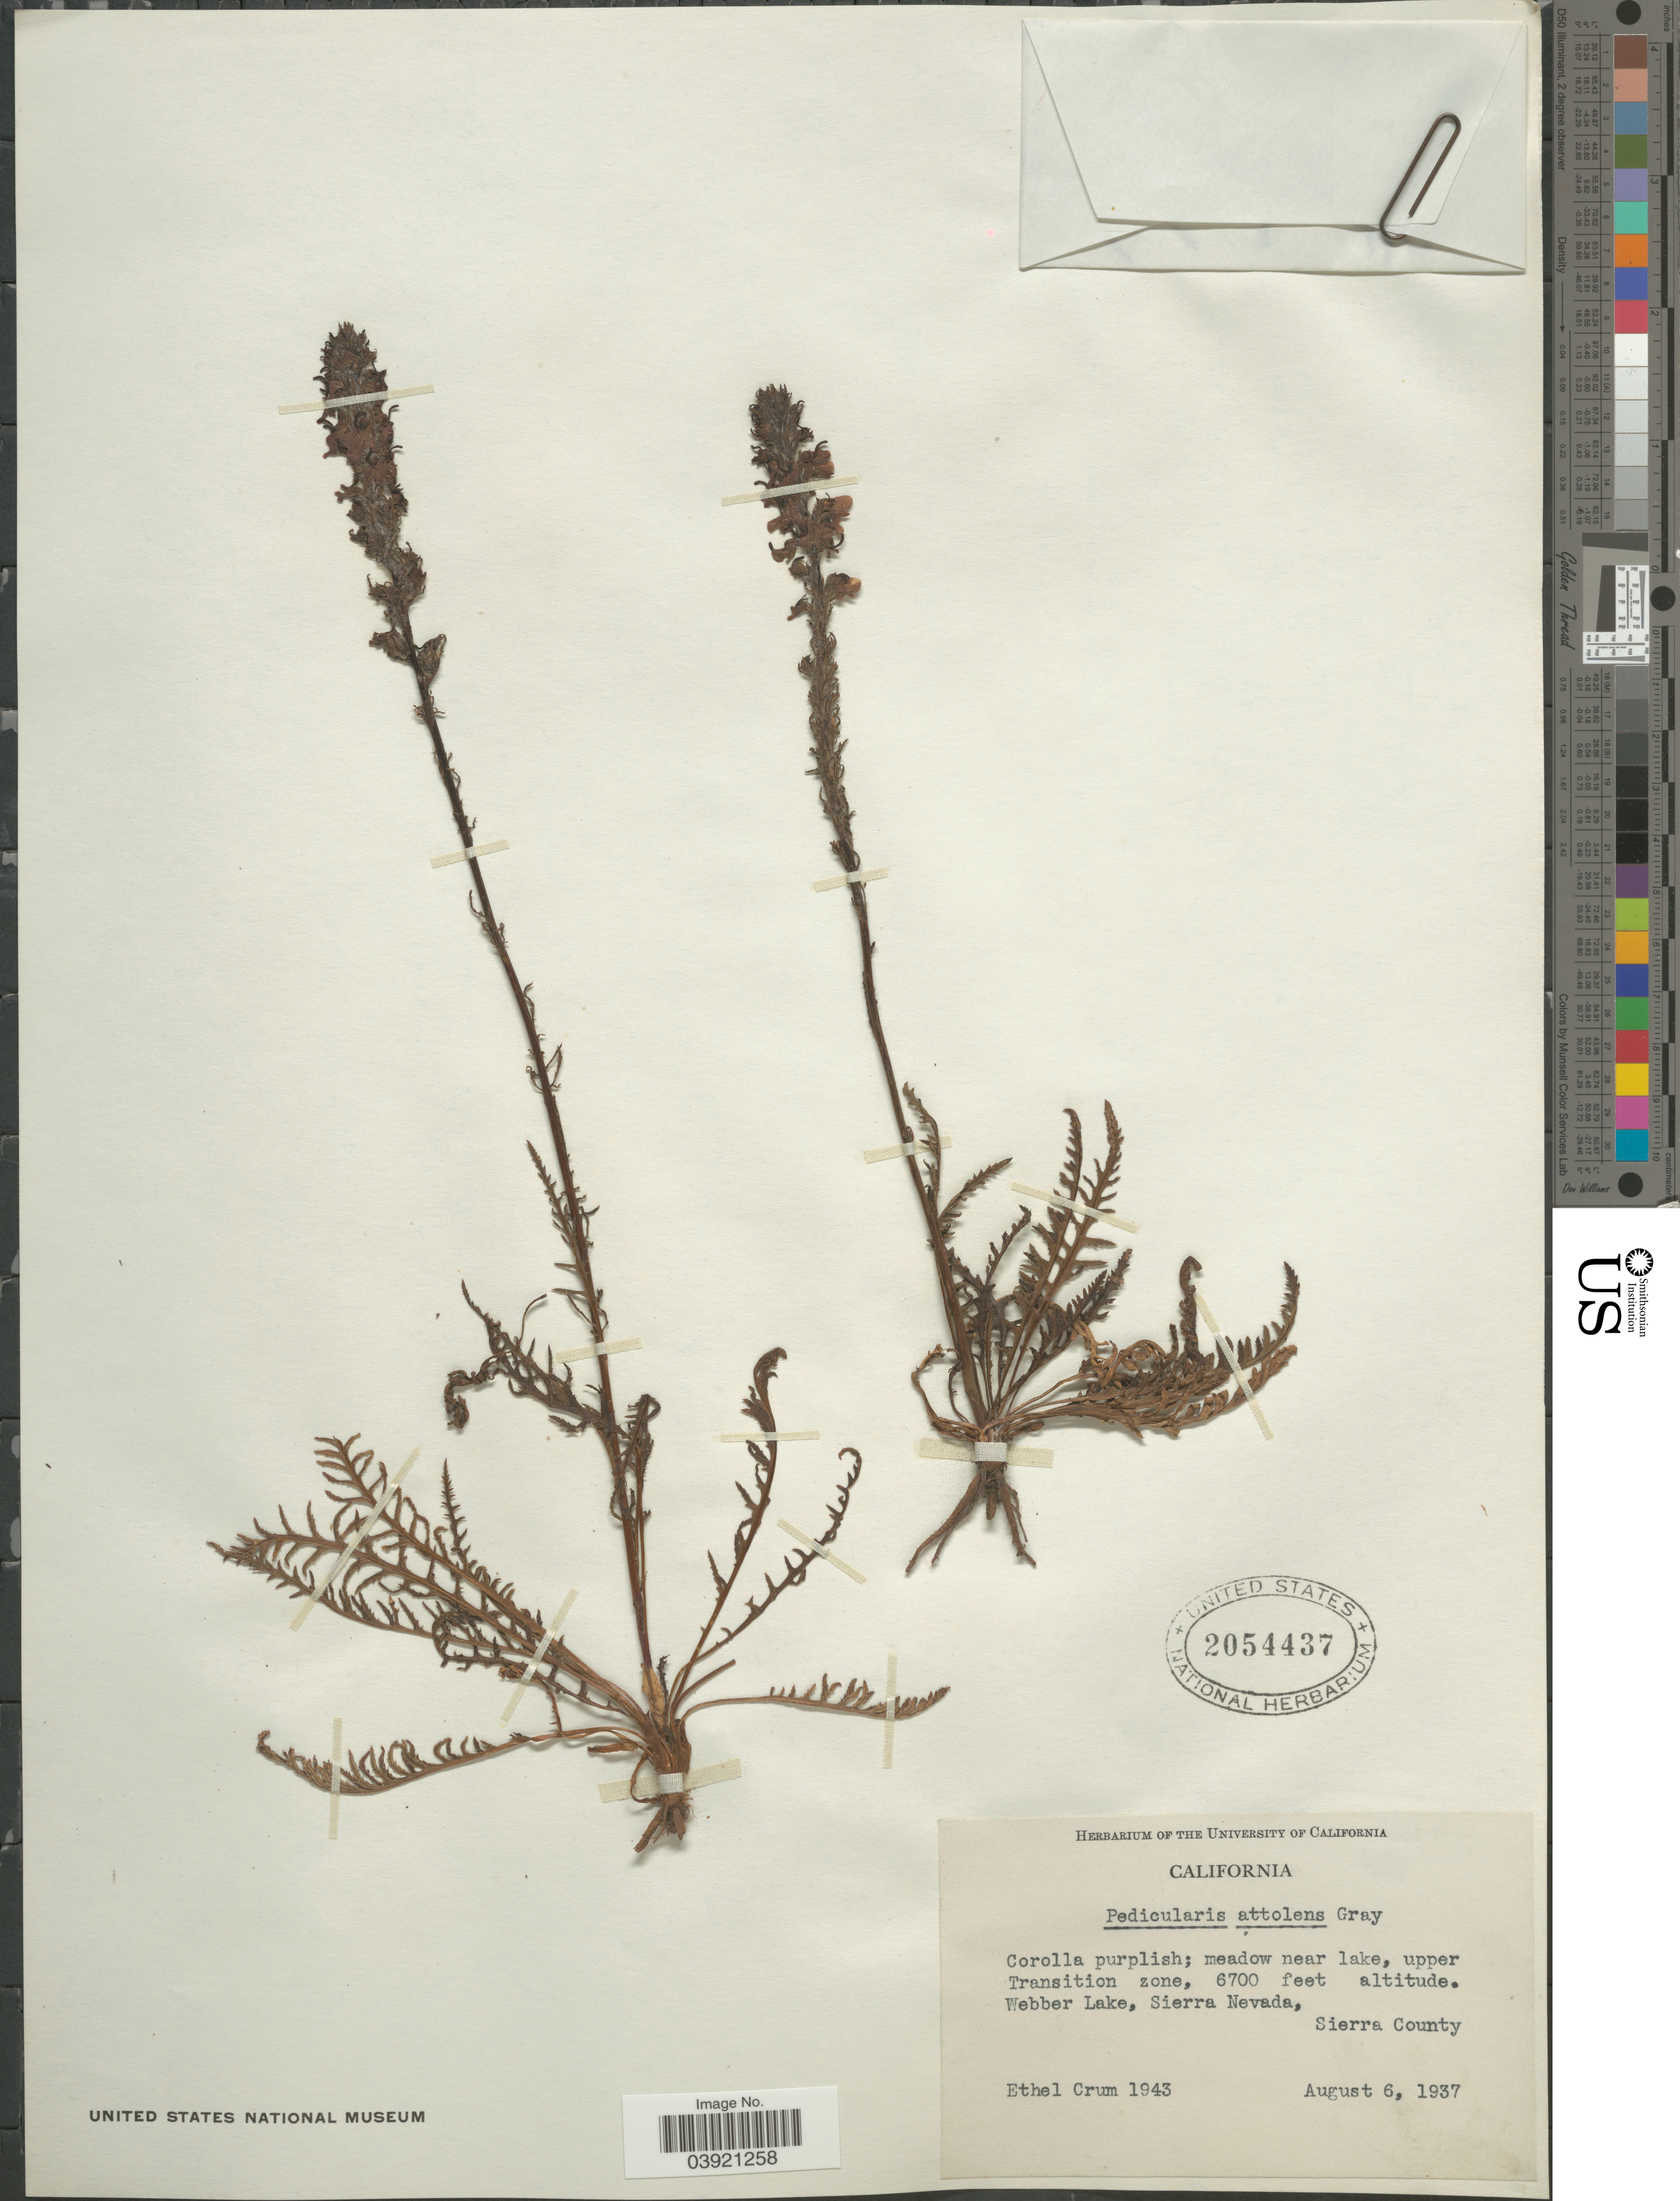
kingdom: Plantae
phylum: Tracheophyta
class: Magnoliopsida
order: Lamiales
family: Orobanchaceae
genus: Pedicularis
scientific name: Pedicularis attollens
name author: A. Gray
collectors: E. K. Crum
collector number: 1943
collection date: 1937-08-06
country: United States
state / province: California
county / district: Sierra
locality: Meadow near lake, upper Transition zone, Webber Lake, Sierra Nevada, Sierra County.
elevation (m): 2042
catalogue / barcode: US 2054437